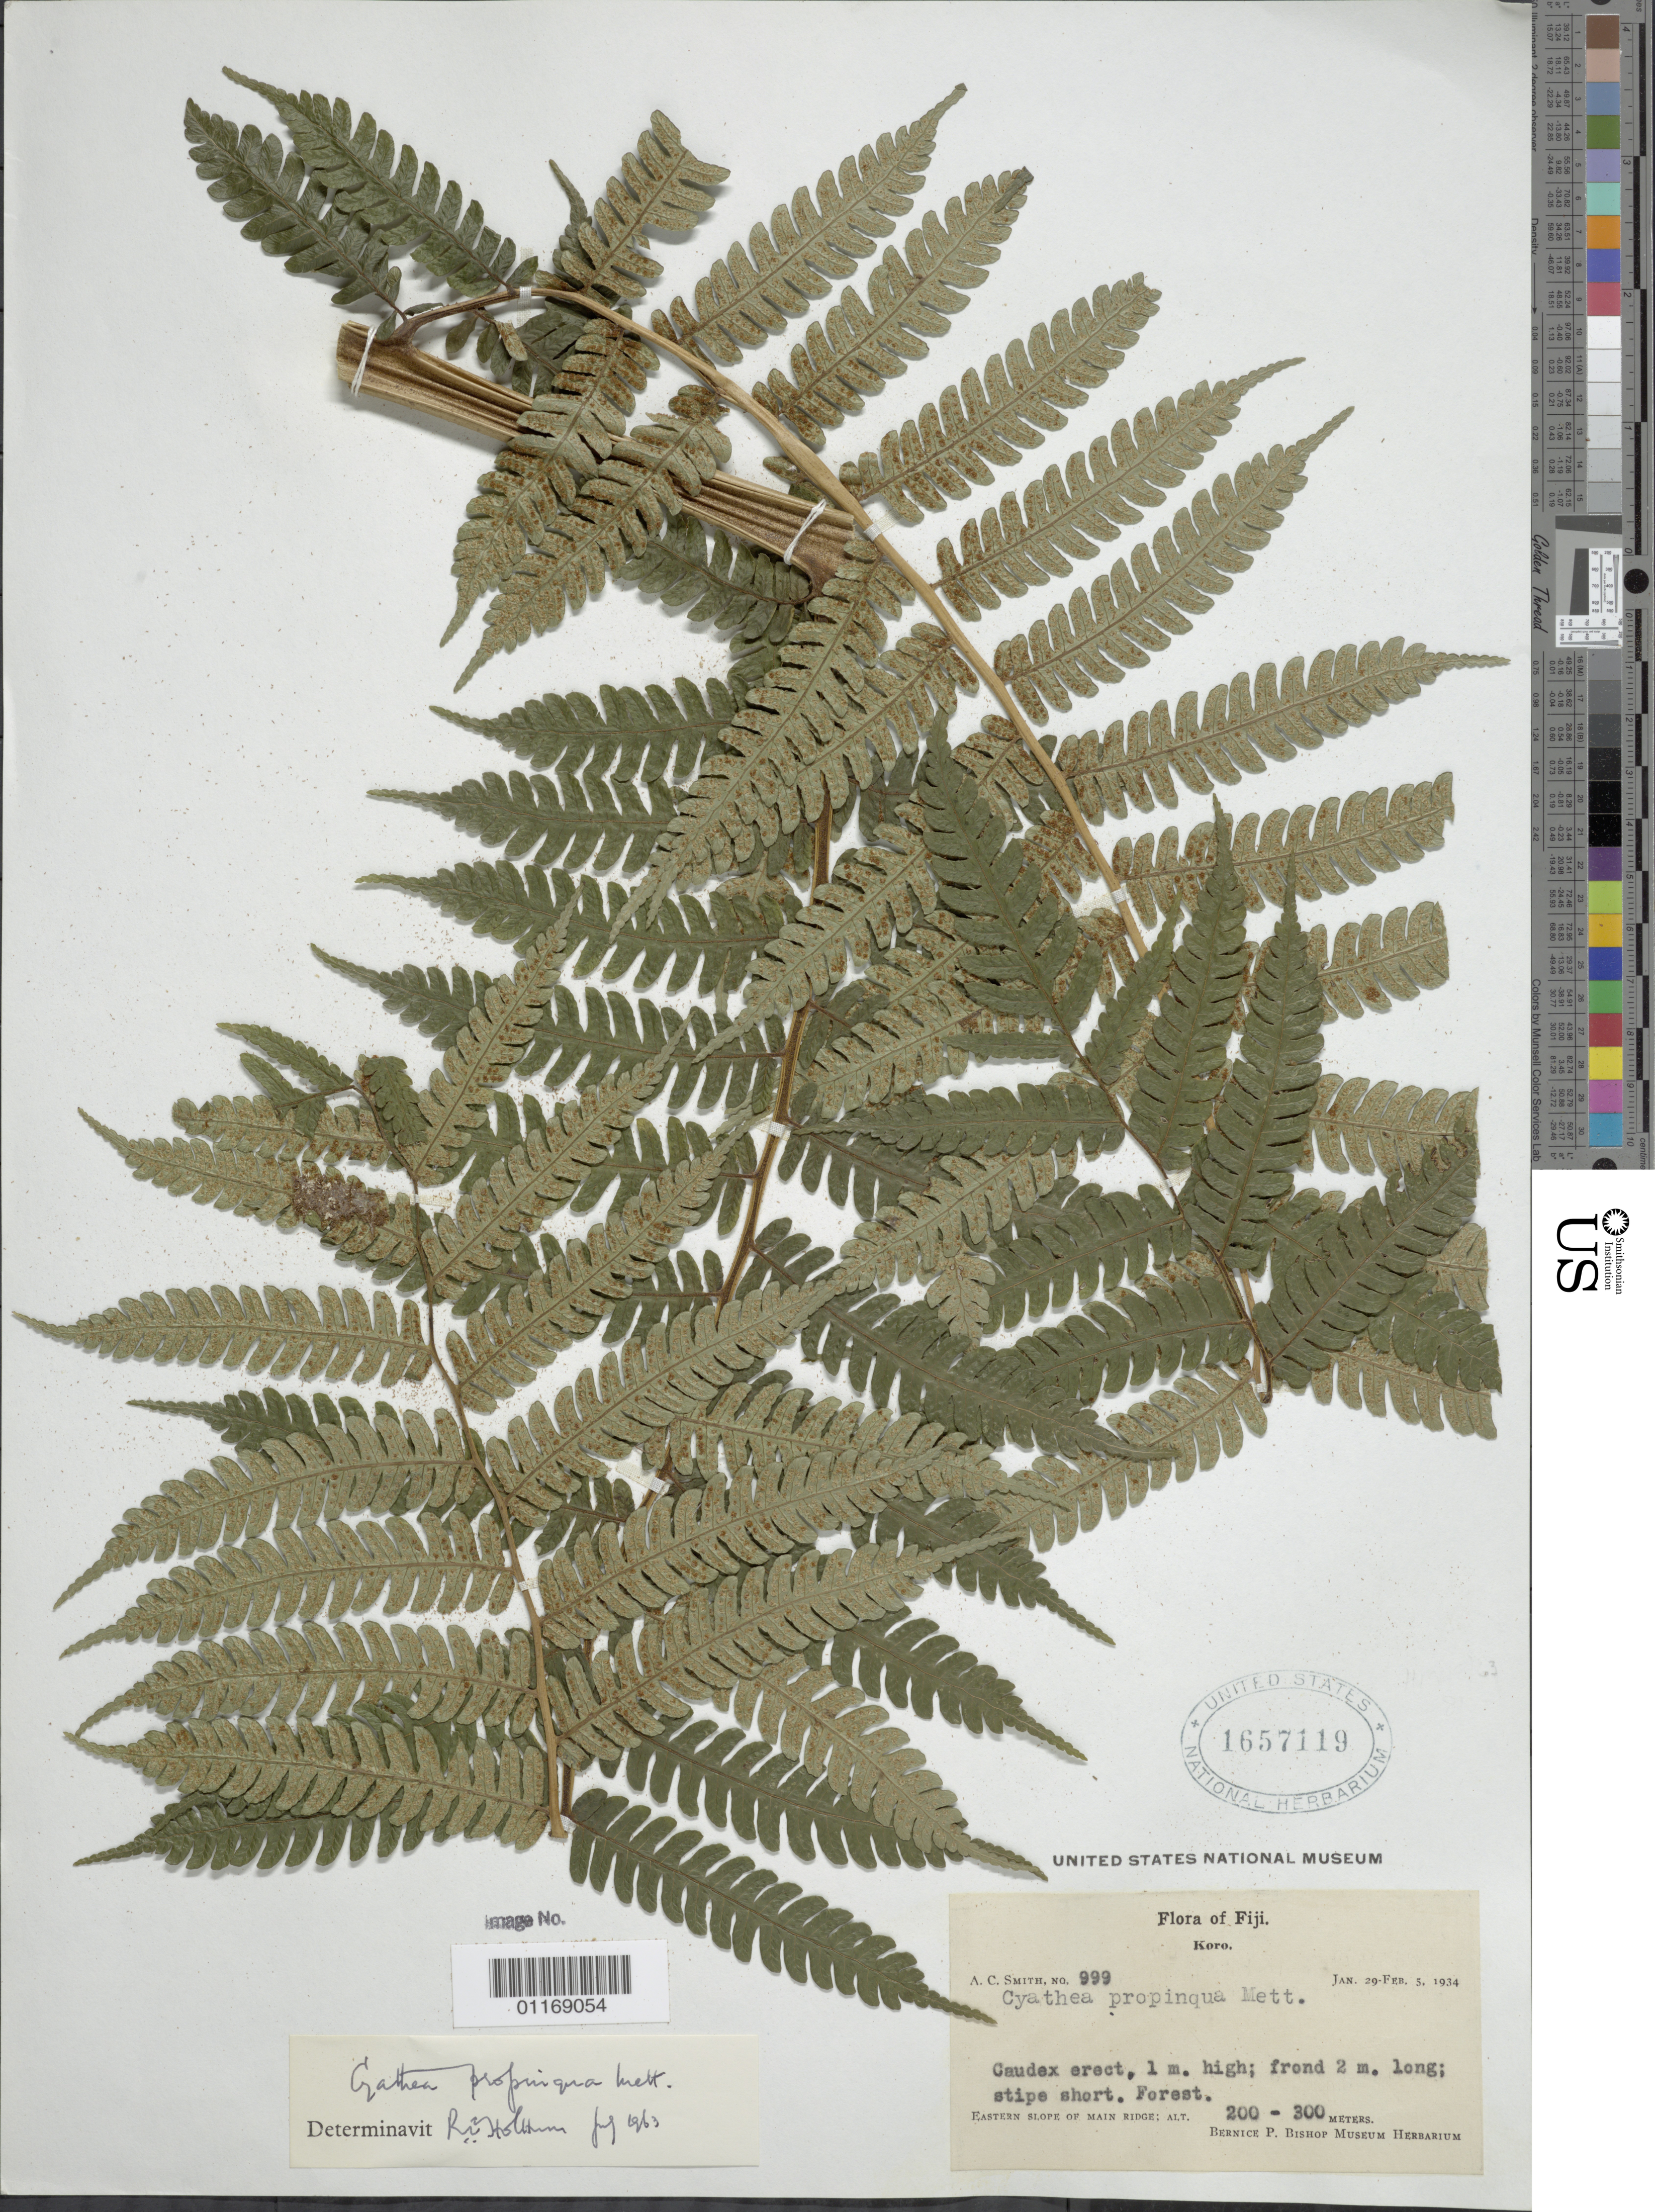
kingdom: Plantae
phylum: Tracheophyta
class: Polypodiopsida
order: Cyatheales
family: Cyatheaceae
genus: Sphaeropteris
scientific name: Sphaeropteris propinqua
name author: (Mett.) R.M. Tryon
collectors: A. C. Smith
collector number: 999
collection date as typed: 29 Jan 1934 to 05 Feb 1934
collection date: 1934-01-29/1934-02-05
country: Fiji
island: Koro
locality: Eastern slope of Main Ridge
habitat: Forest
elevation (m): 200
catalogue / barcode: US 1657119